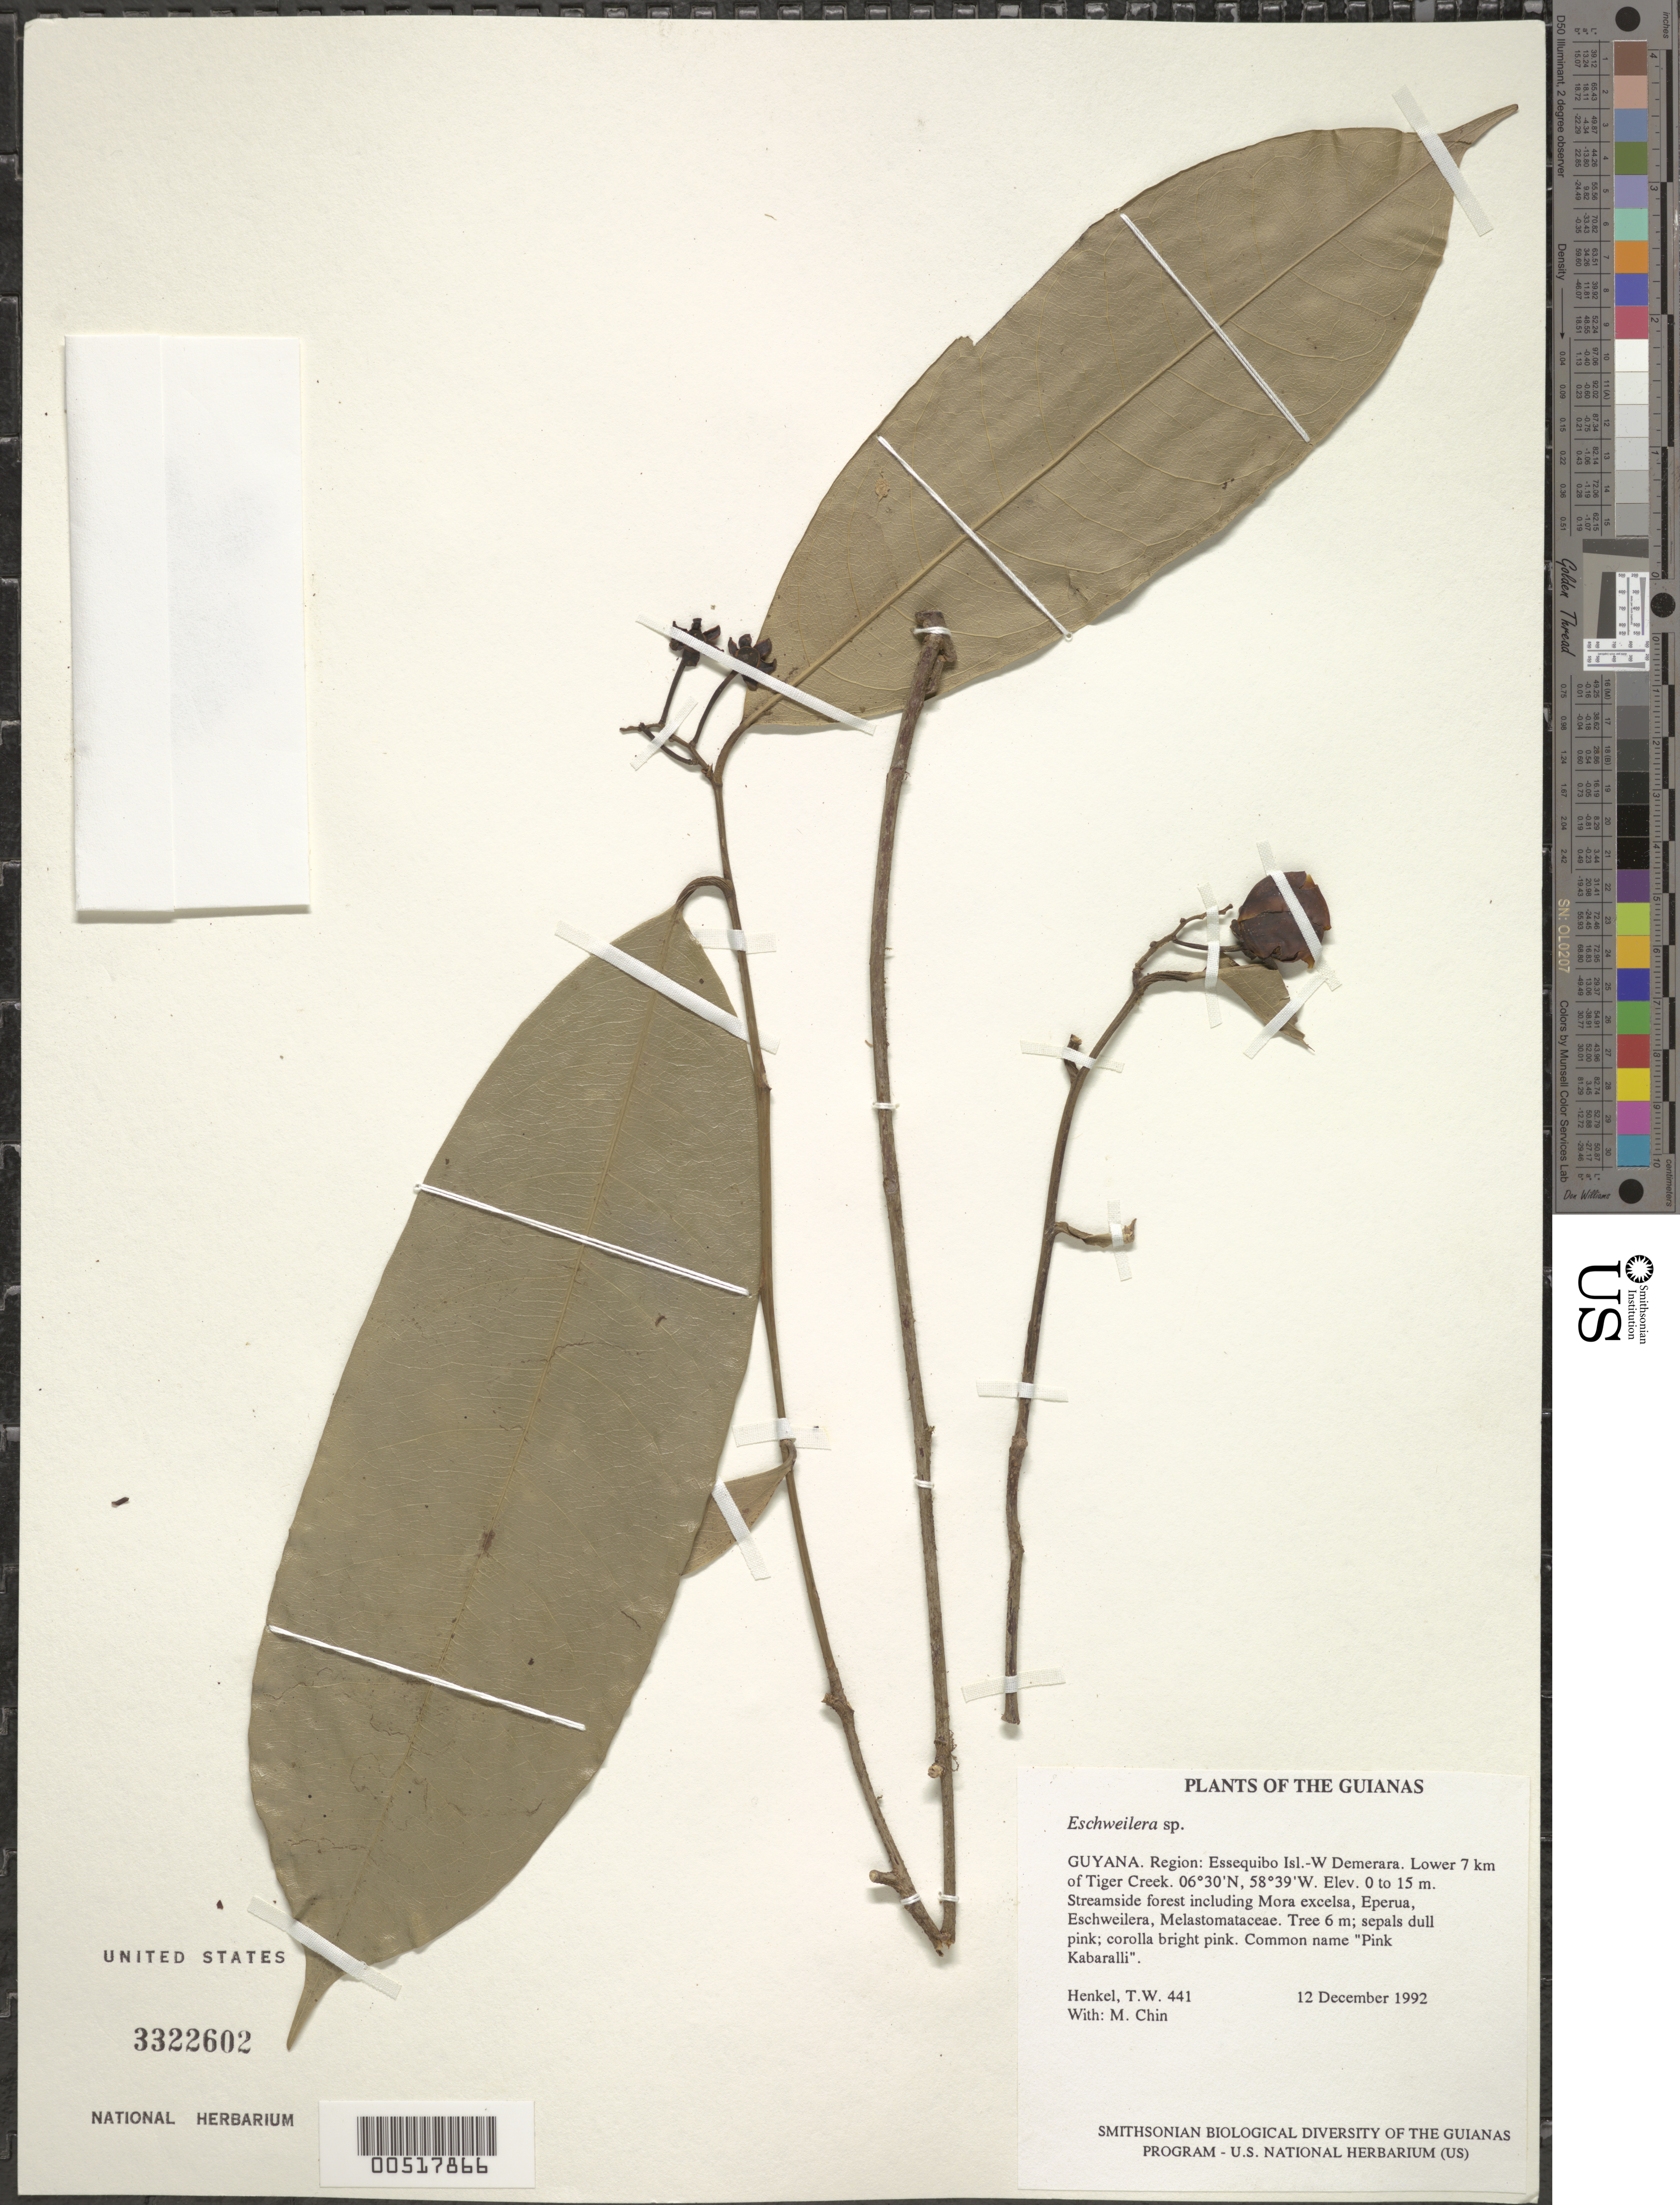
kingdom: Plantae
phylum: Tracheophyta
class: Magnoliopsida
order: Ericales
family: Lecythidaceae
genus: Eschweilera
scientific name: Eschweilera sp.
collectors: T. Henkel & M. Chin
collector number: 441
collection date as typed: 12 December 1992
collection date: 1992-12-12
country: Guyana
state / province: Essequibo Isl-W. Demerara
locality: Lower 7 km of Tiger Creek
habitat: Streamside forest including Mora excelsa, Eperua, Eschweilera, Melastomataceae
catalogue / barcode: US 3322602